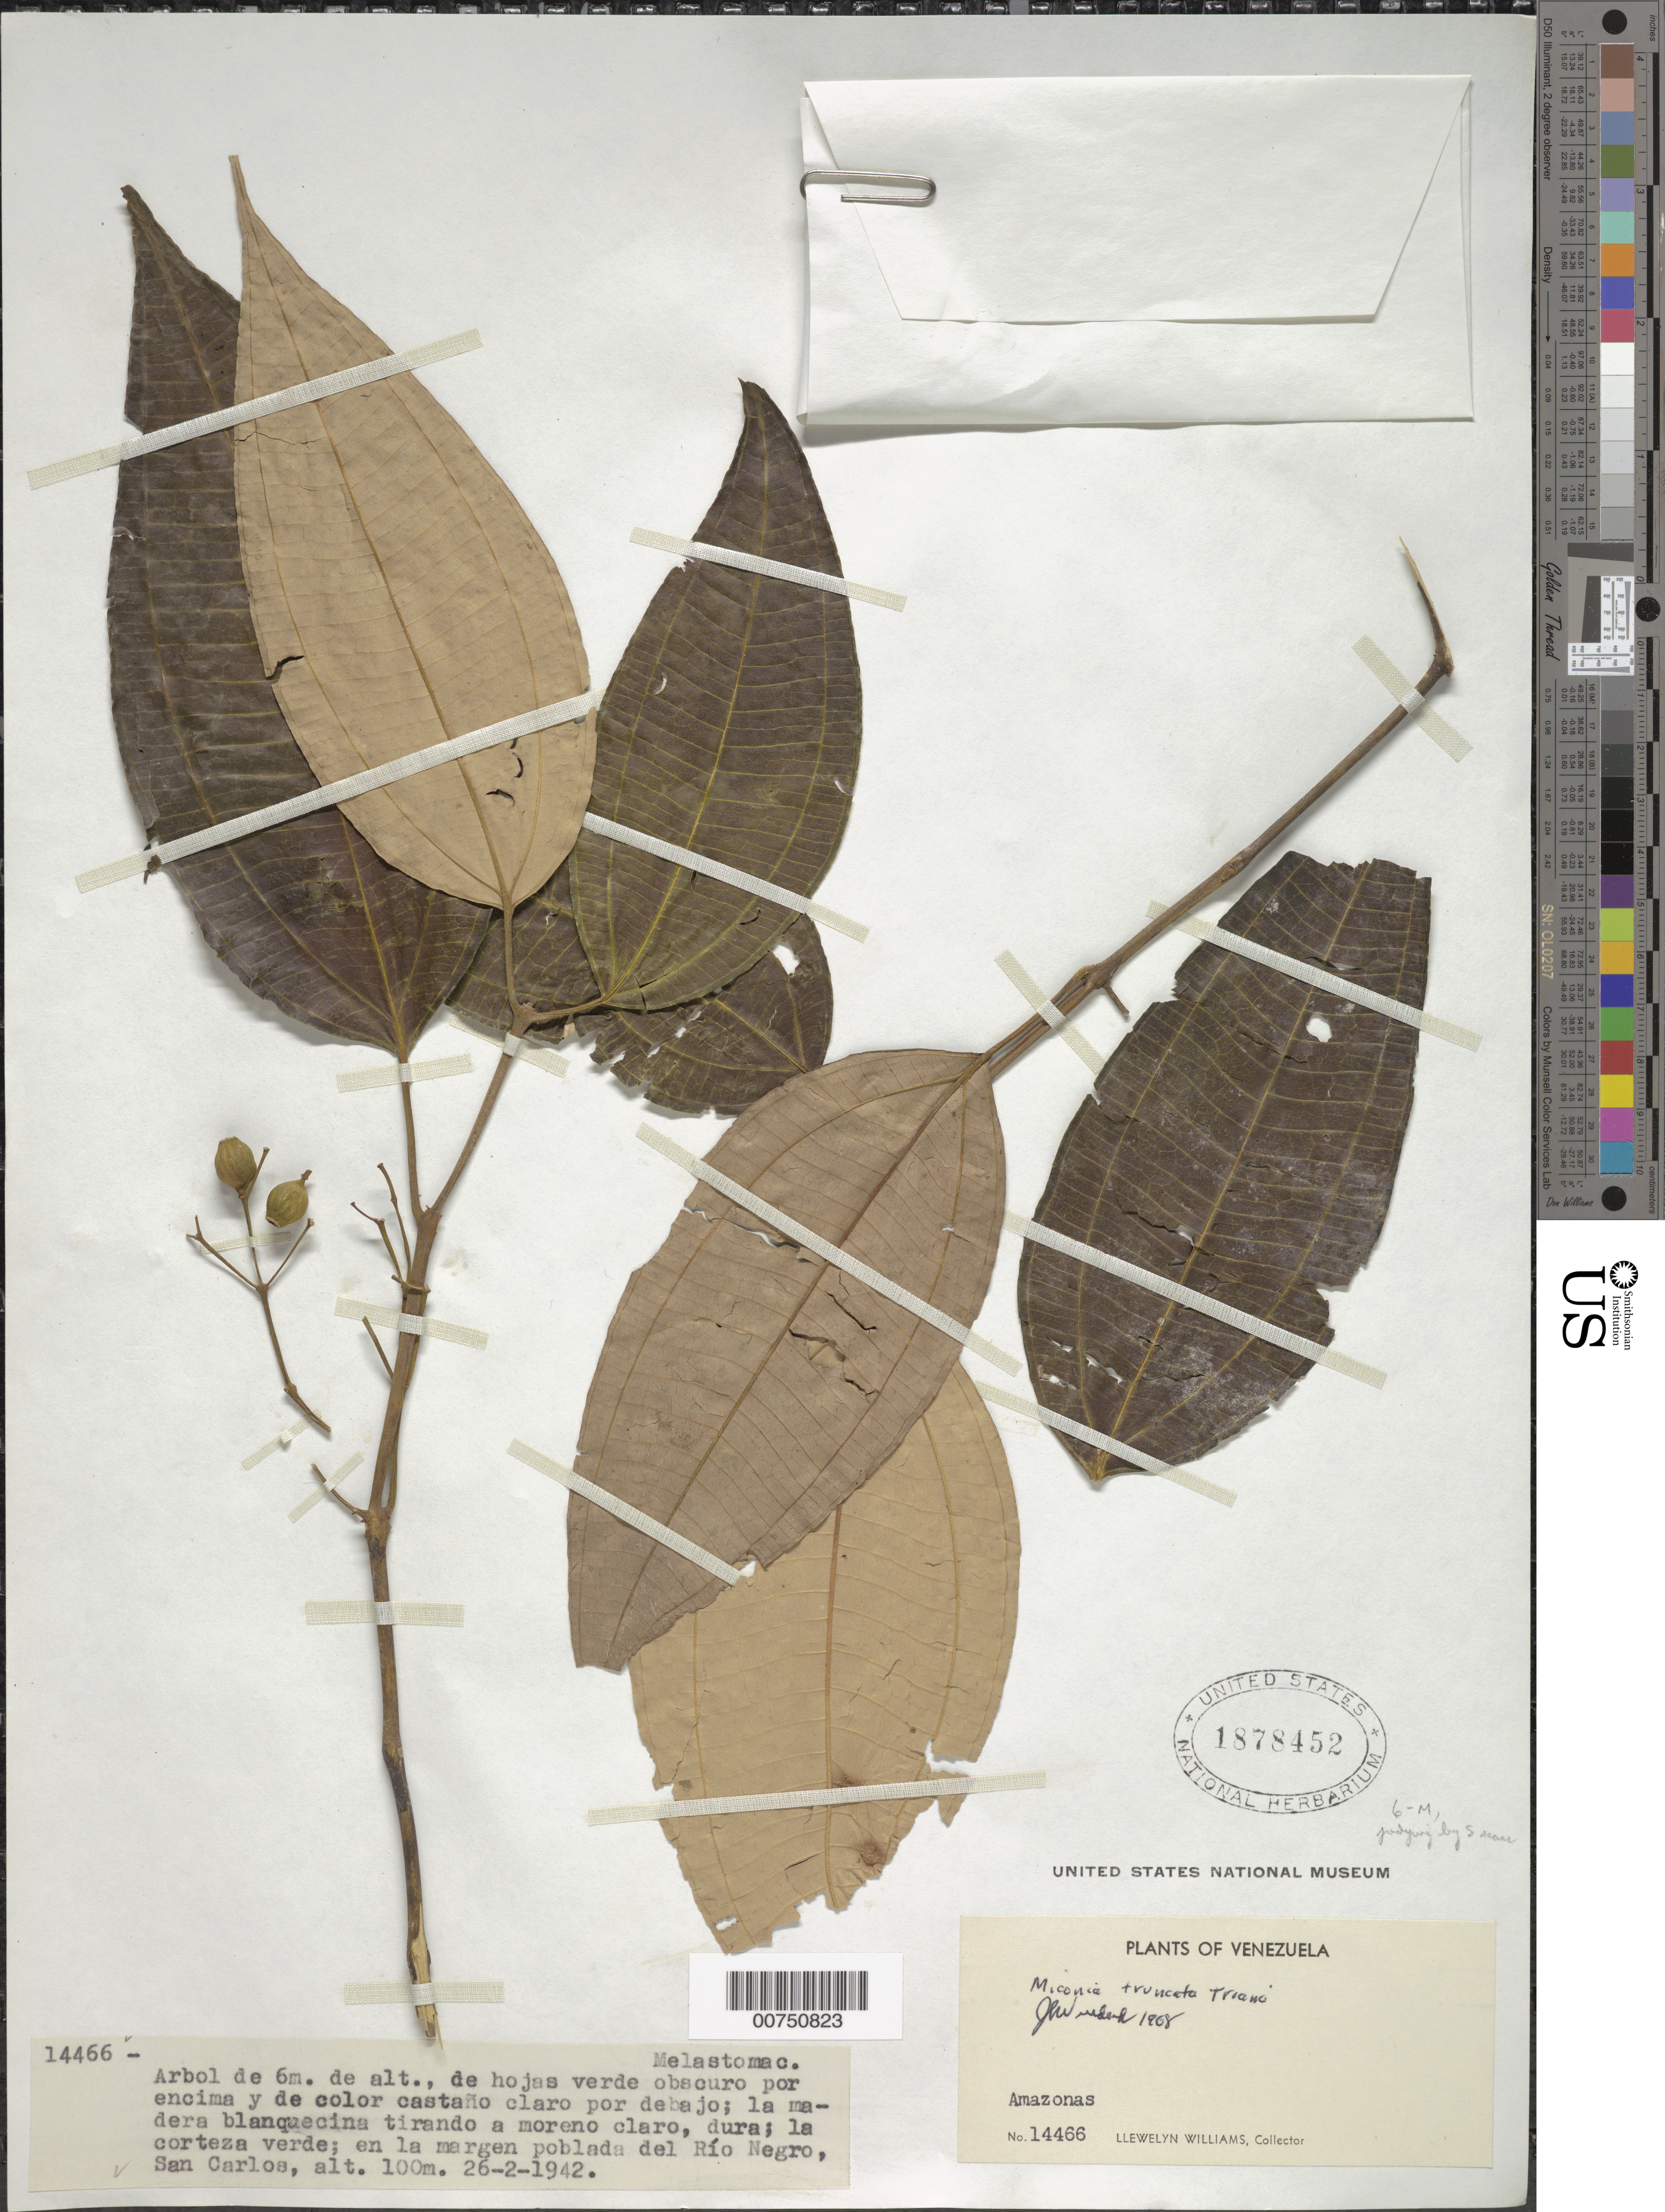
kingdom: Plantae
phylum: Tracheophyta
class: Magnoliopsida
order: Myrtales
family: Melastomataceae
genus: Miconia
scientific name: Miconia truncata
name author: Triana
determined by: Wurdack, John J., (US), US (UNITED STATES)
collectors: Ll. Williams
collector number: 14466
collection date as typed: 26-Feb-42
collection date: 1942-02-26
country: Venezuela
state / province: Amazonas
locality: San Carlos de Río Negro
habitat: Margen poblada del rio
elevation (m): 100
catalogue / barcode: US 1878452